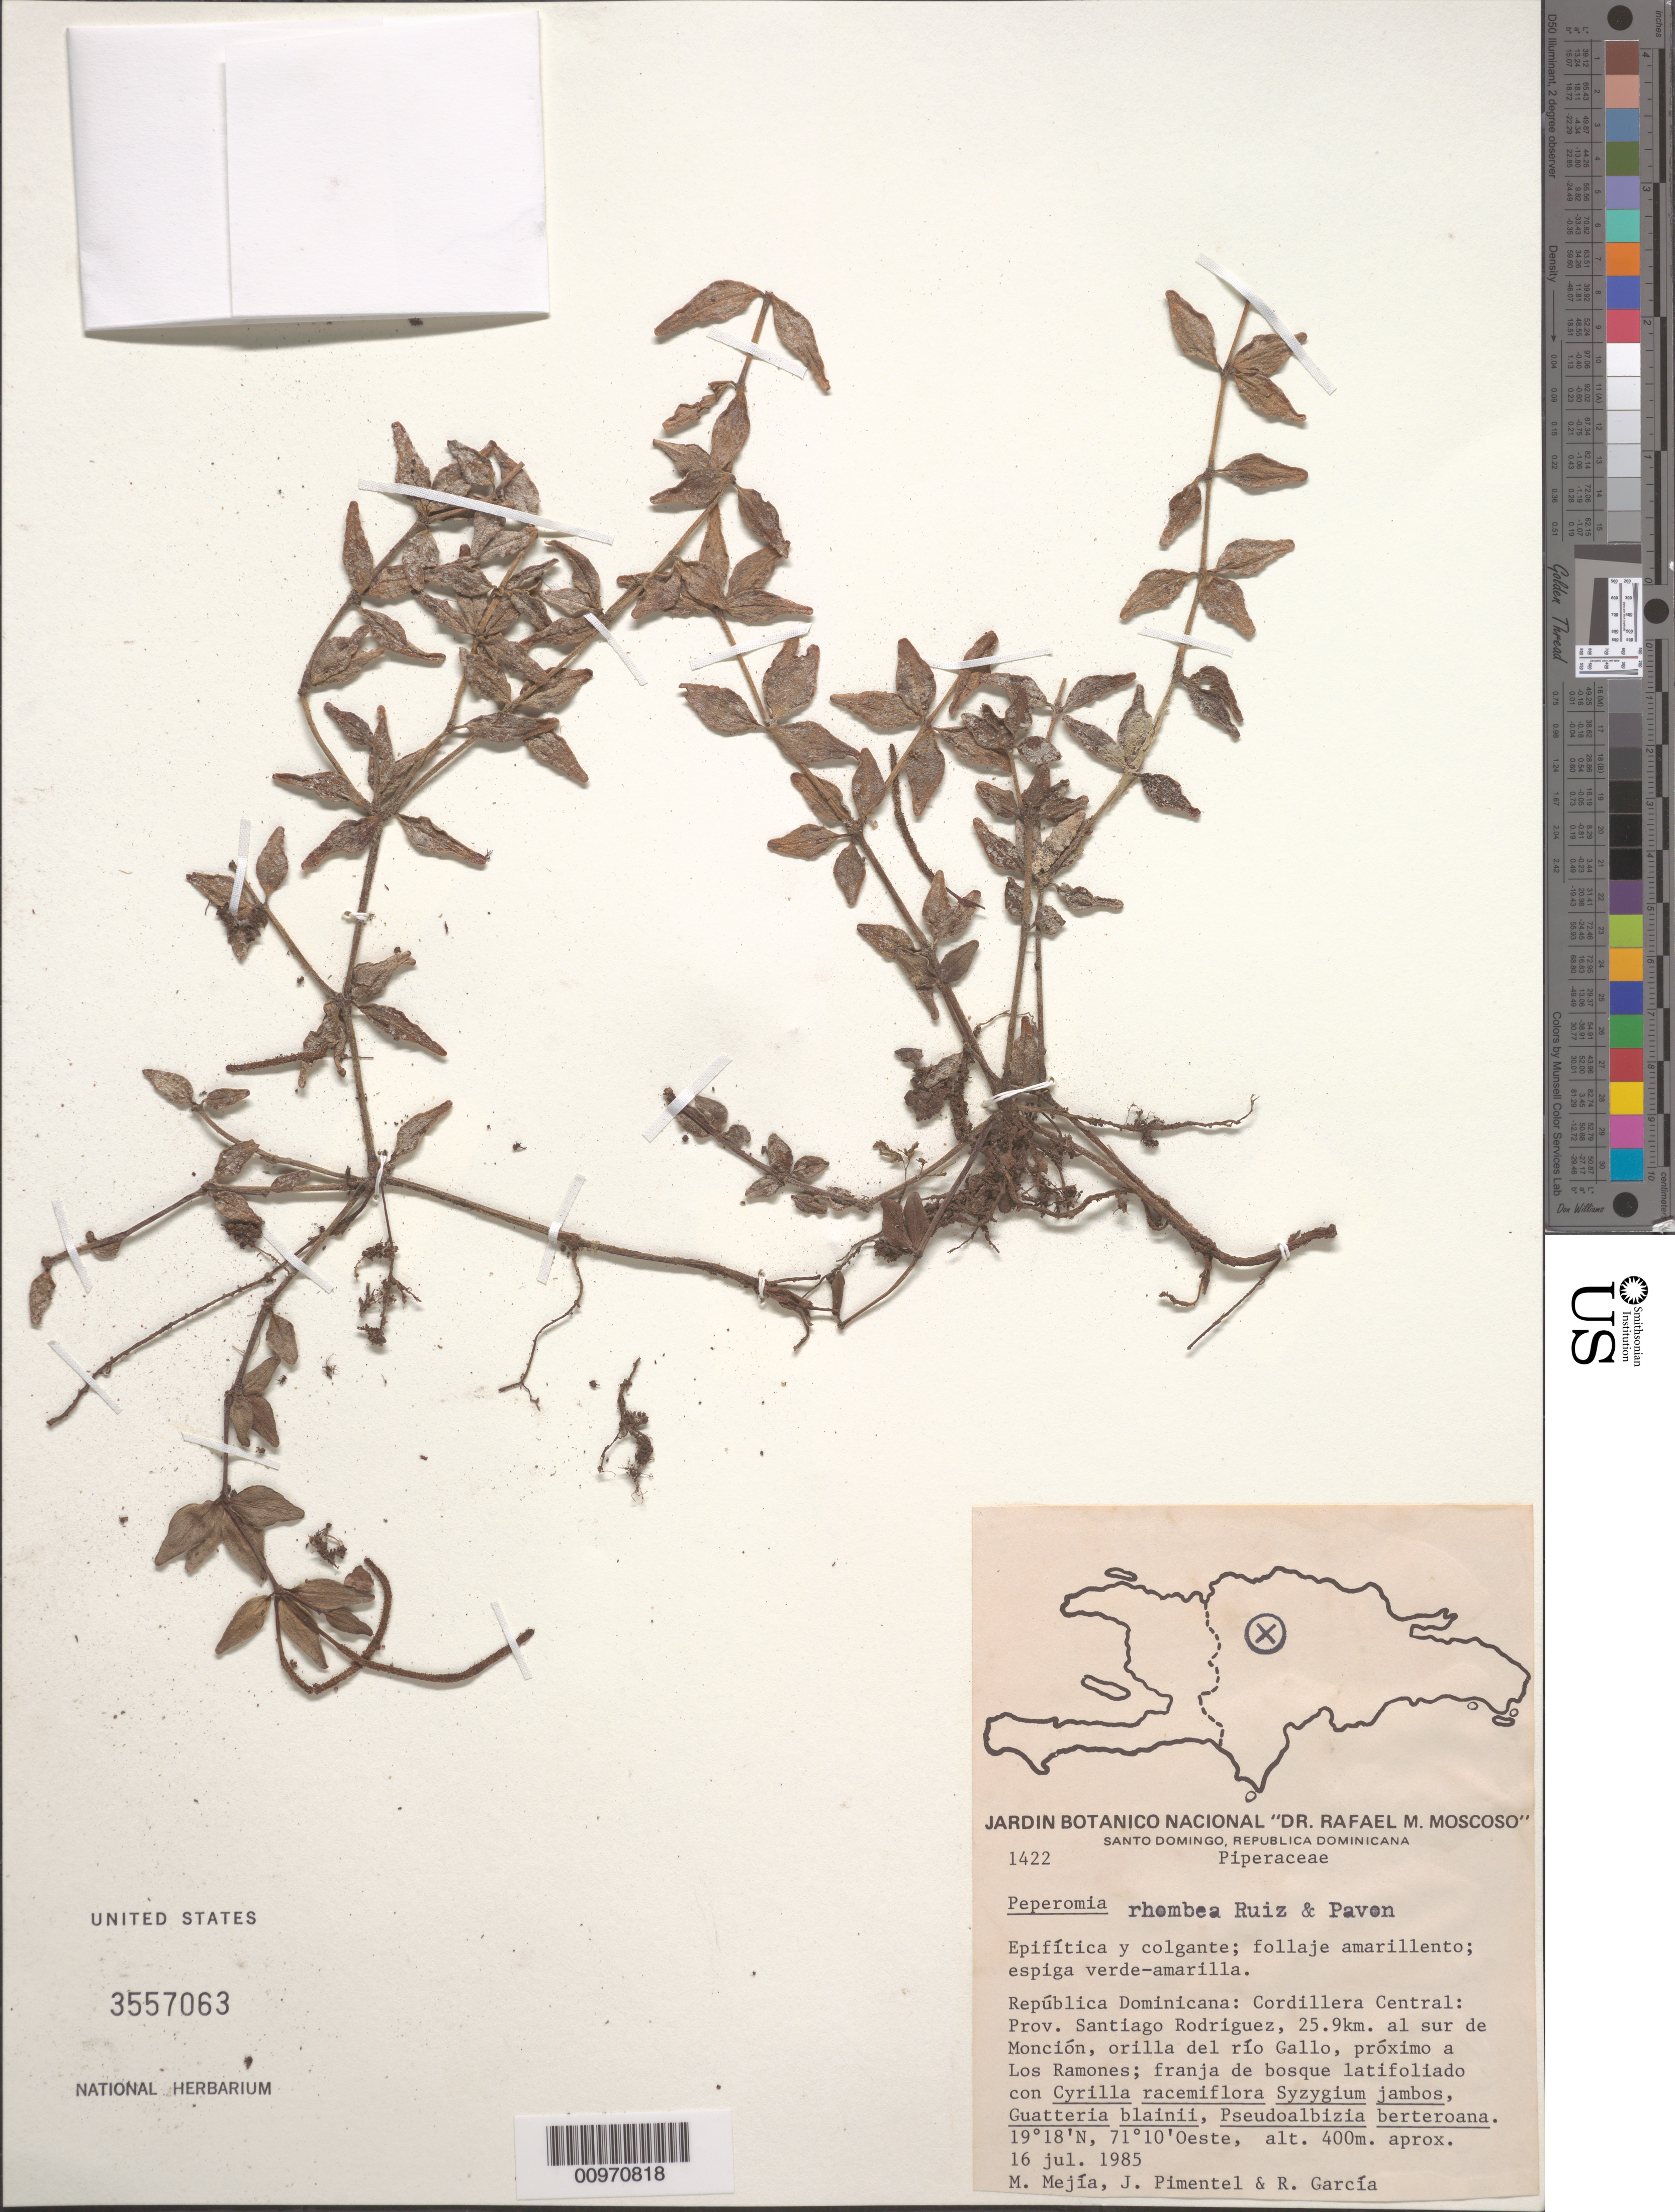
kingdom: Plantae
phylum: Tracheophyta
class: Magnoliopsida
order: Piperales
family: Piperaceae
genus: Peperomia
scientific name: Peperomia rhombea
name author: Ruiz & Pav.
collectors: M. Mejia, J. Pimentel & R. G. García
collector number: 1422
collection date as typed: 16 Jul 1985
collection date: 1985-07-16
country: Dominican Republic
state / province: Santiago Rodriguez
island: Hispaniola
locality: Cordillera Central; 25.9 km al sur de Monción, orilla del río Gallo, próximo a Los Ramones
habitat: Franja de bosque latifoliado con Cyrilla racemiflora, Syzygium jambos, Guatteria blainii, Pseudoalbizia berterona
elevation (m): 400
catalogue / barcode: US 3557063